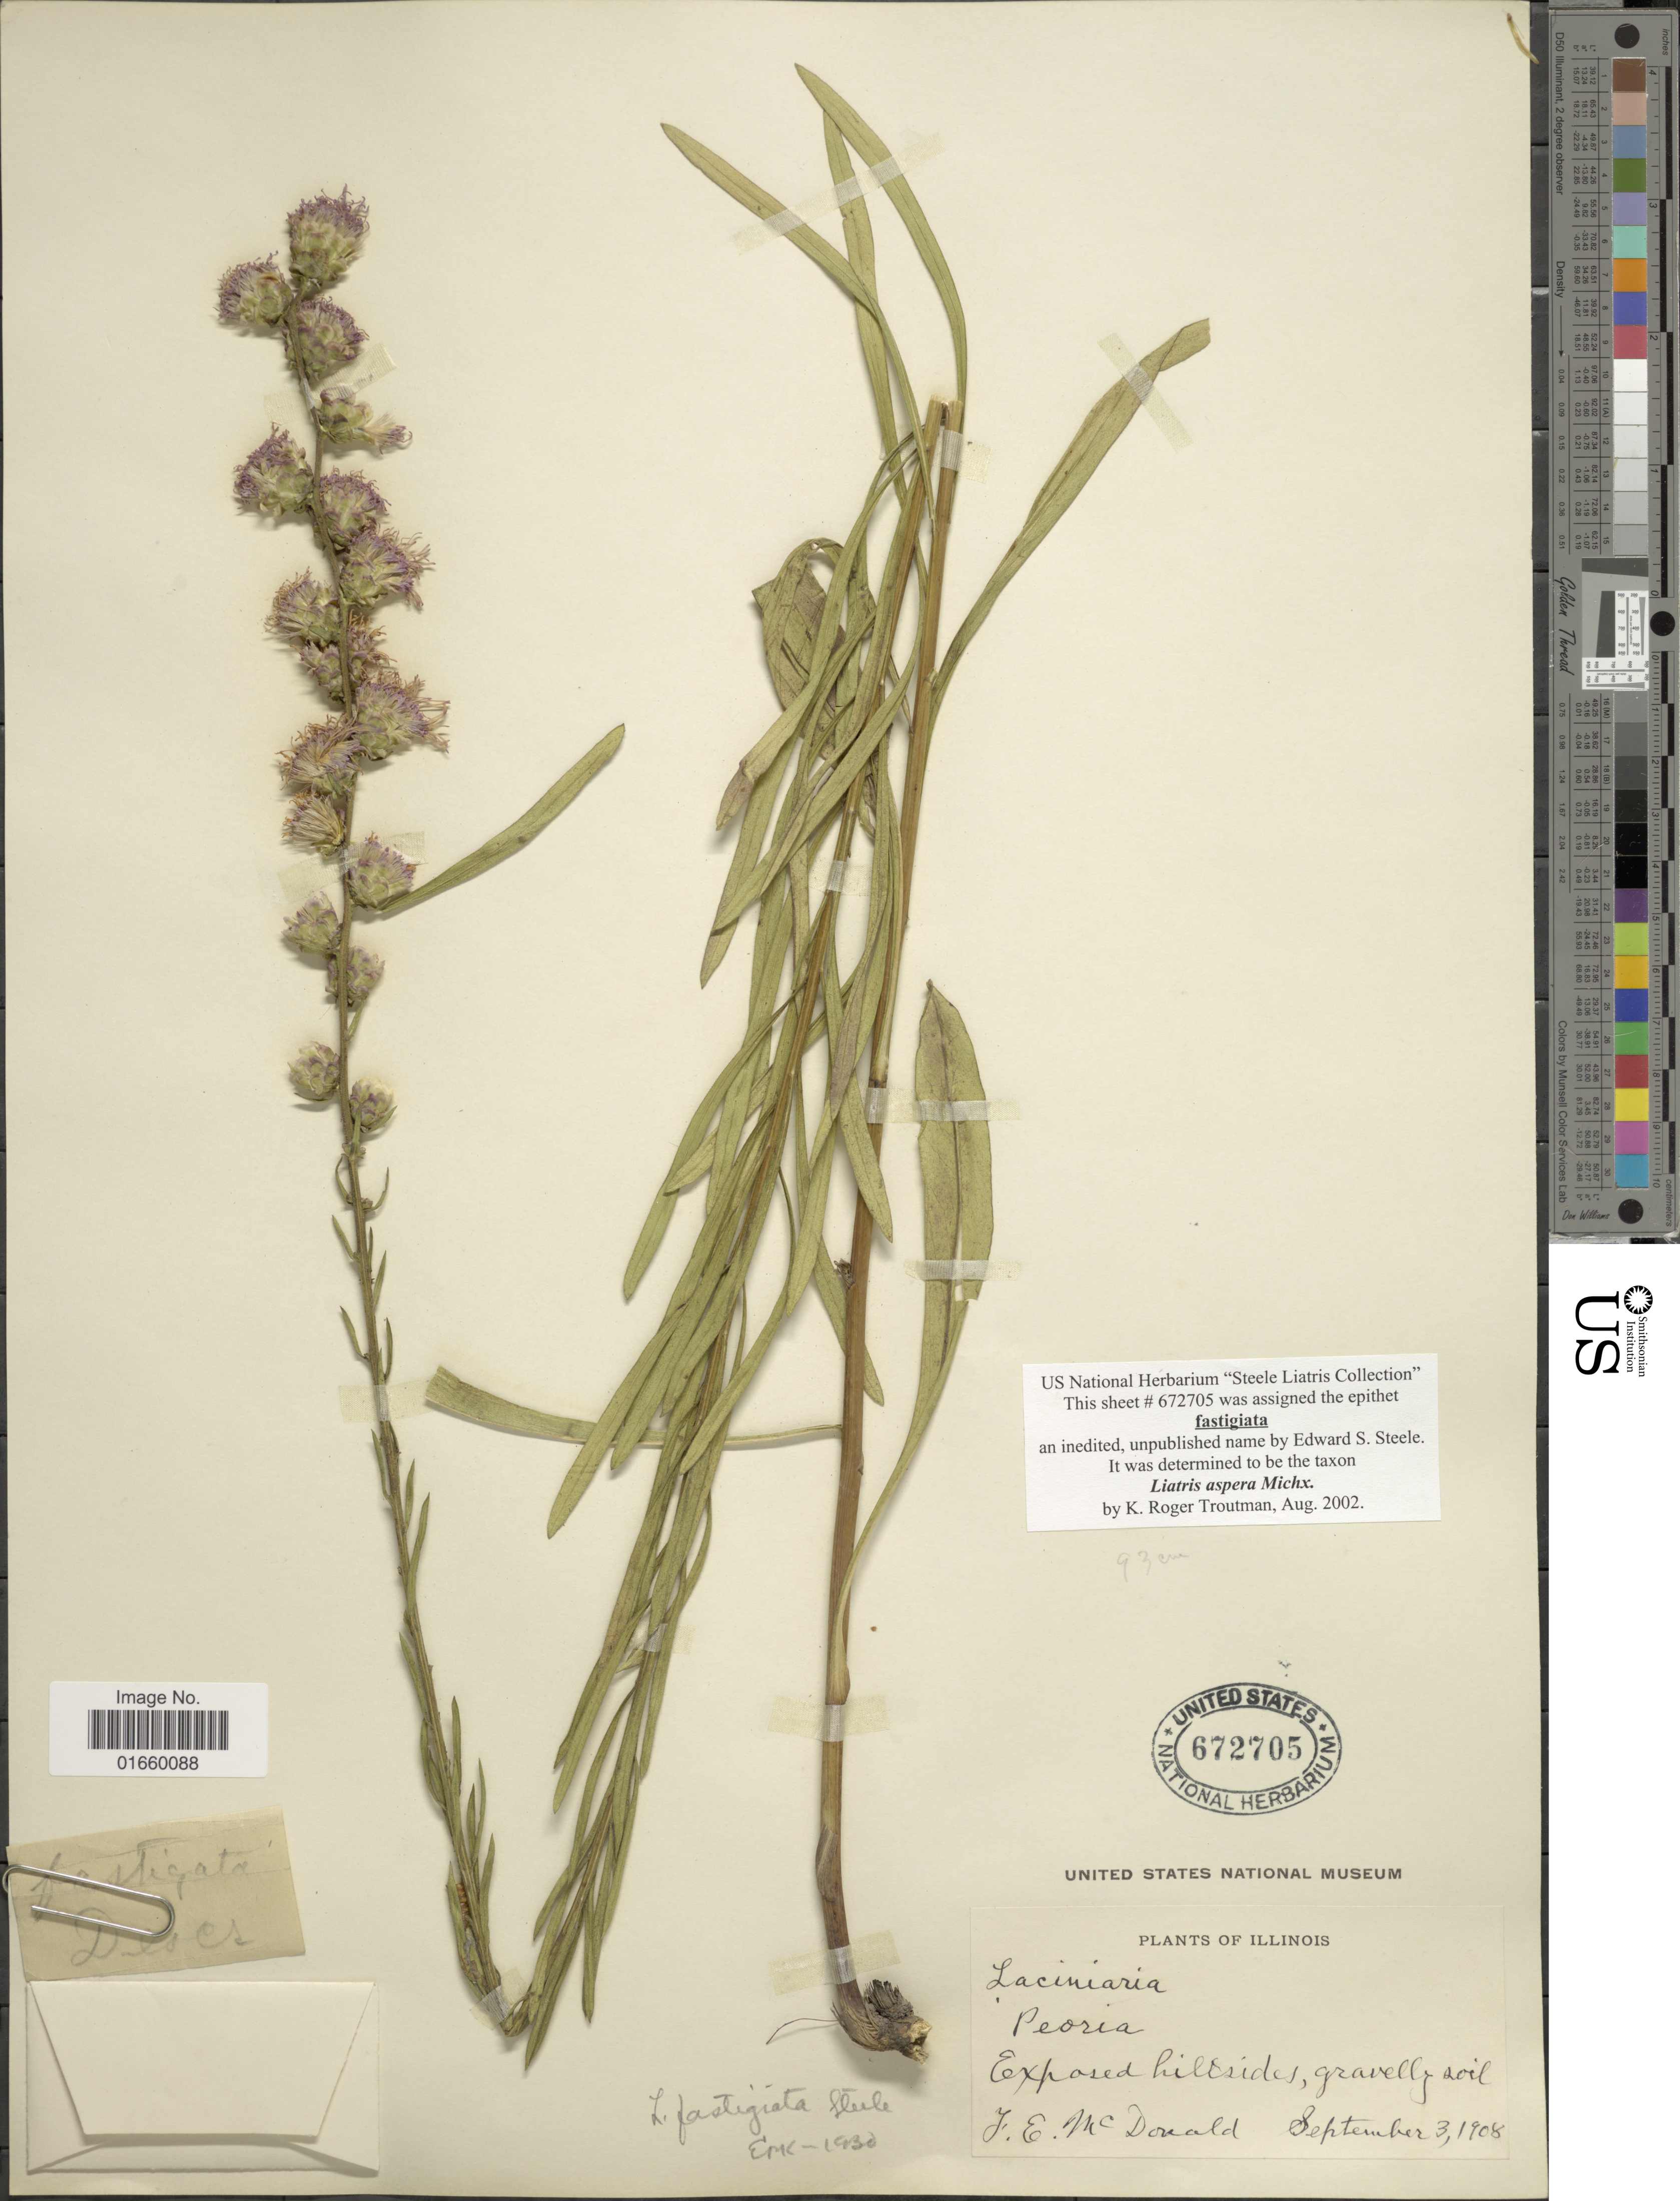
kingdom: Plantae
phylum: Tracheophyta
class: Magnoliopsida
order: Asterales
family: Asteraceae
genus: Liatris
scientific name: Liatris aspera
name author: Michx.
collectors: F. E. McDonald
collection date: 1908-09-03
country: United States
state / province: Illinois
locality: Exposed hillsides, gravelly sol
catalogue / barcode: US 672705